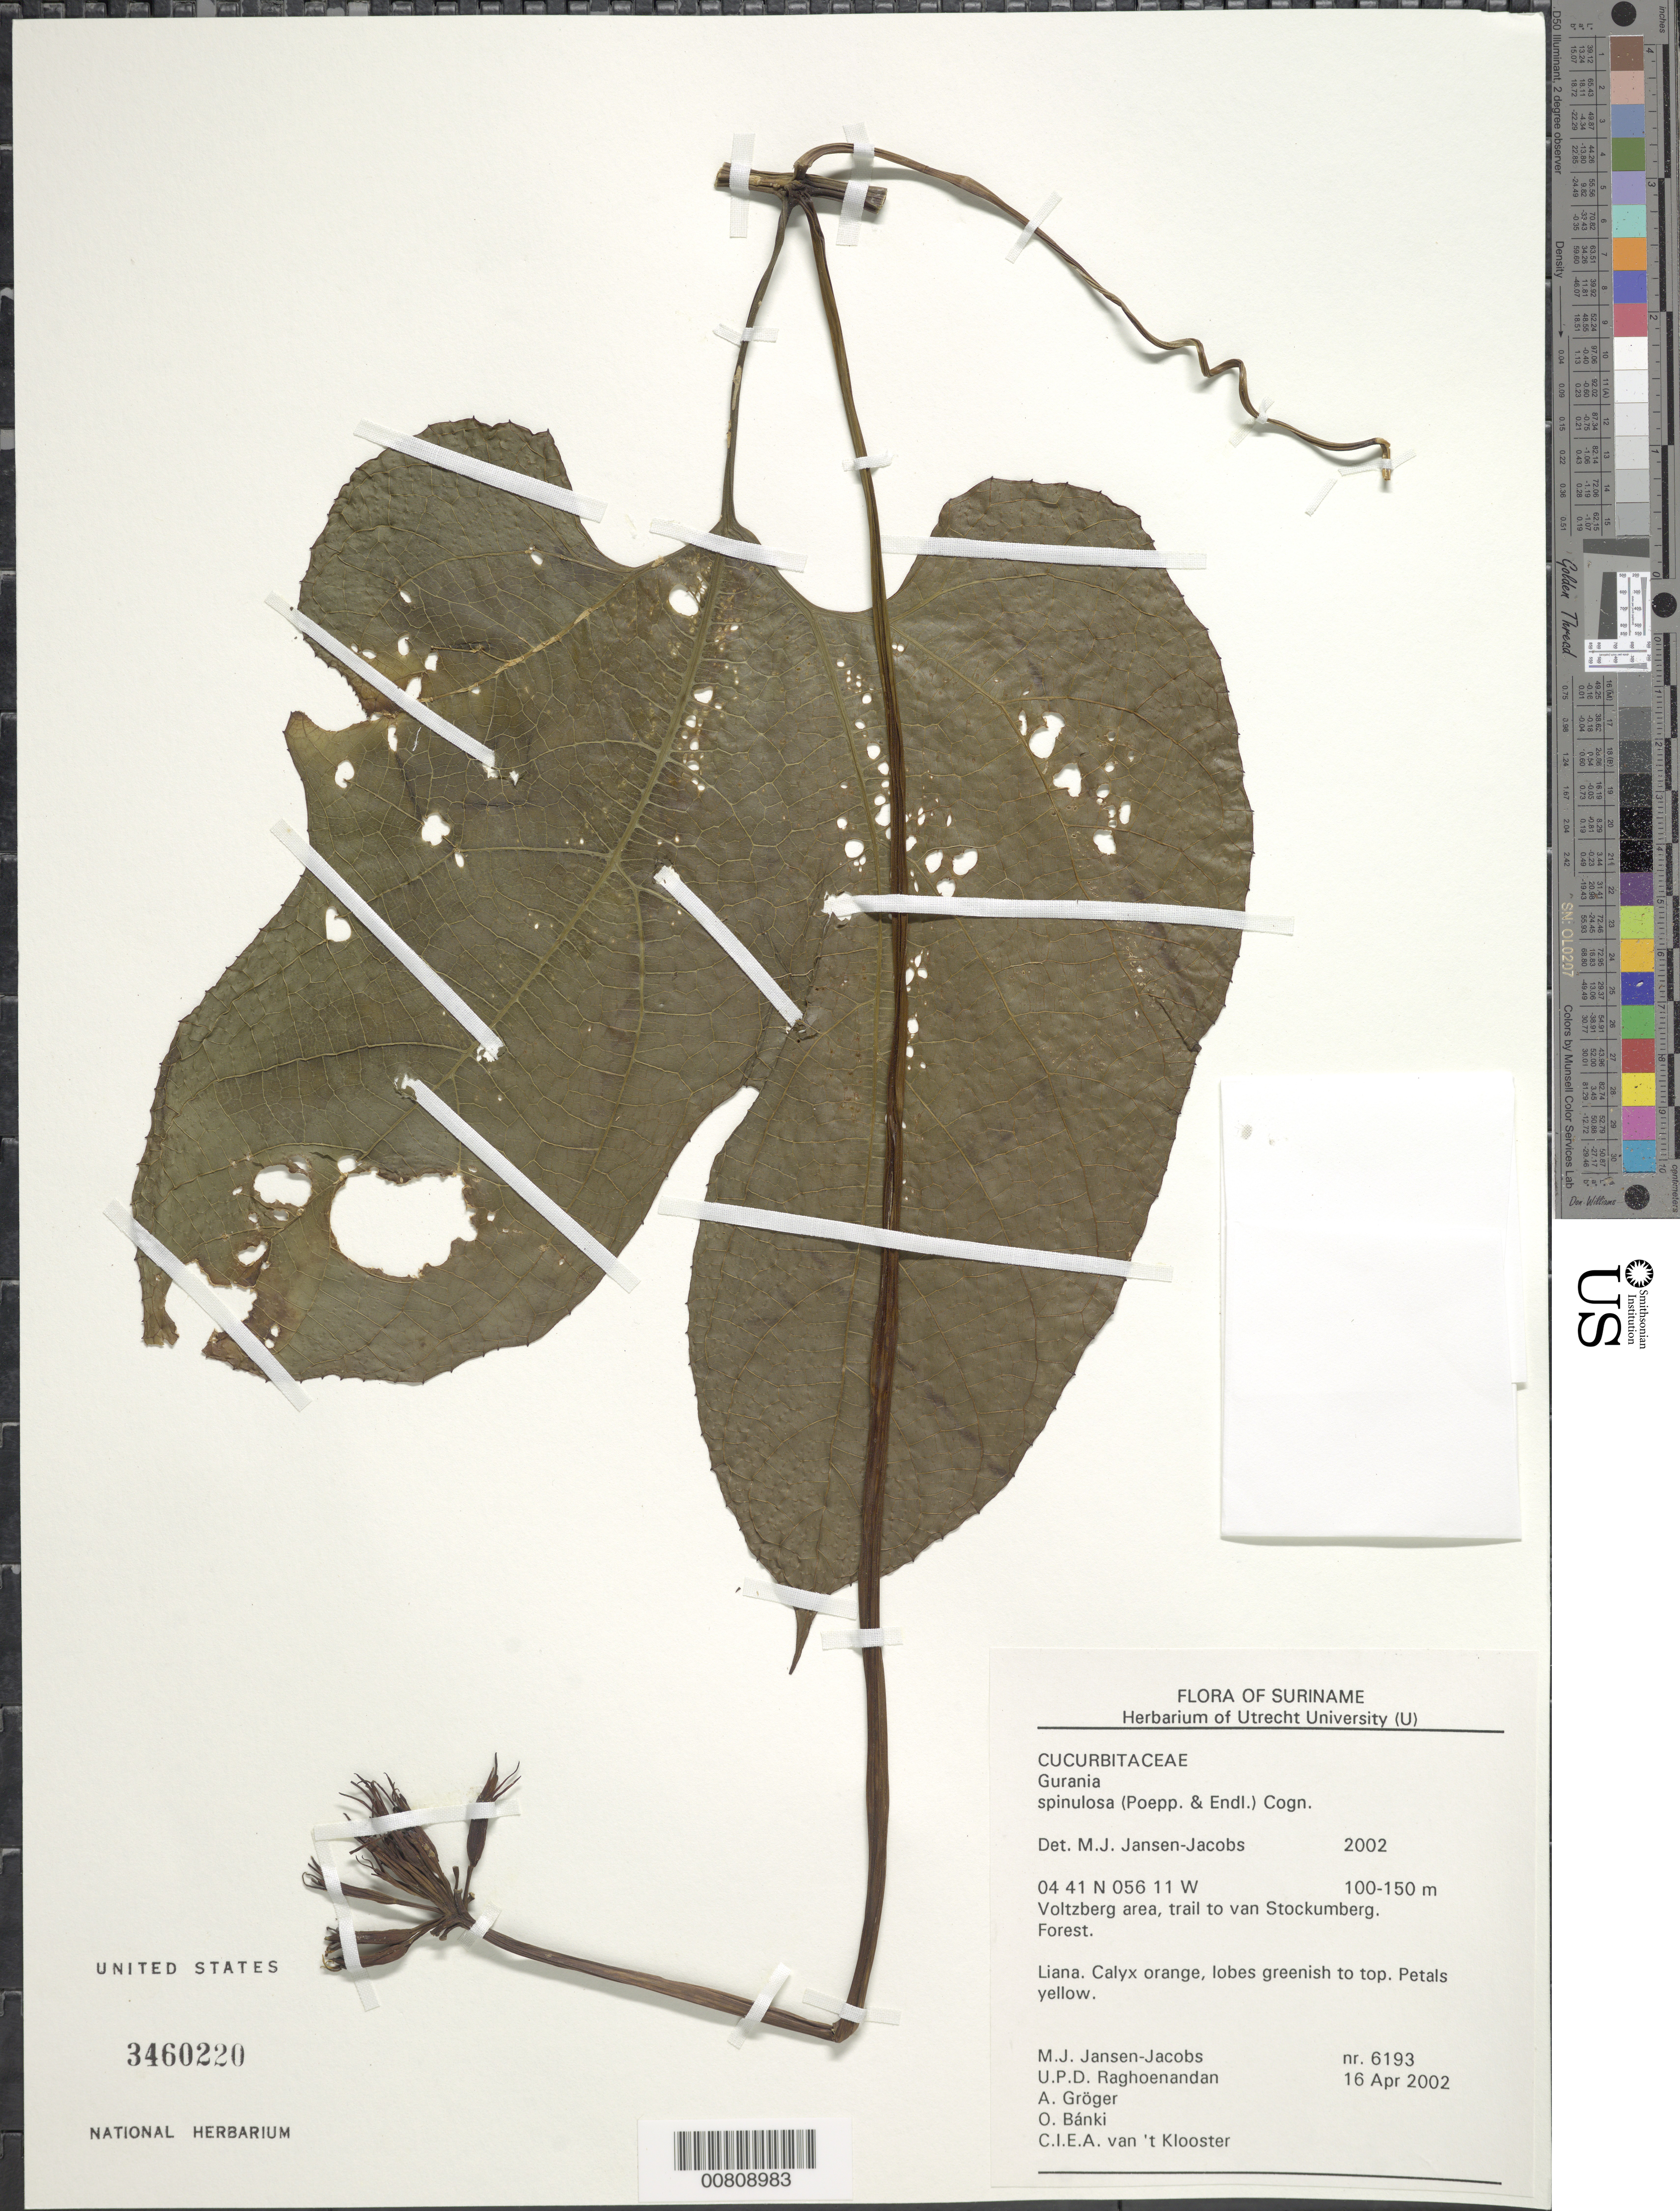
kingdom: Plantae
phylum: Tracheophyta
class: Magnoliopsida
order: Cucurbitales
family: Cucurbitaceae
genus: Gurania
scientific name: Gurania spinulosa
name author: (Poepp. & Endl.) Cogn.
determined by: Jansen-Jacobs, M. J., (U), Nationaal Herbarium Nederland, Utrecht University branch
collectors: M. J. Jansen-Jacobs, U. Raghoenandan, A. Gröger, O. Bánki & C. van 't Klooster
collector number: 6193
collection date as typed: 16-Apr-02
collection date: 2002-04-16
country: Suriname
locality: Voltzberg area, trail to van Stockumberg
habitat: Forest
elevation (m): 100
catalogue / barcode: US 3460220